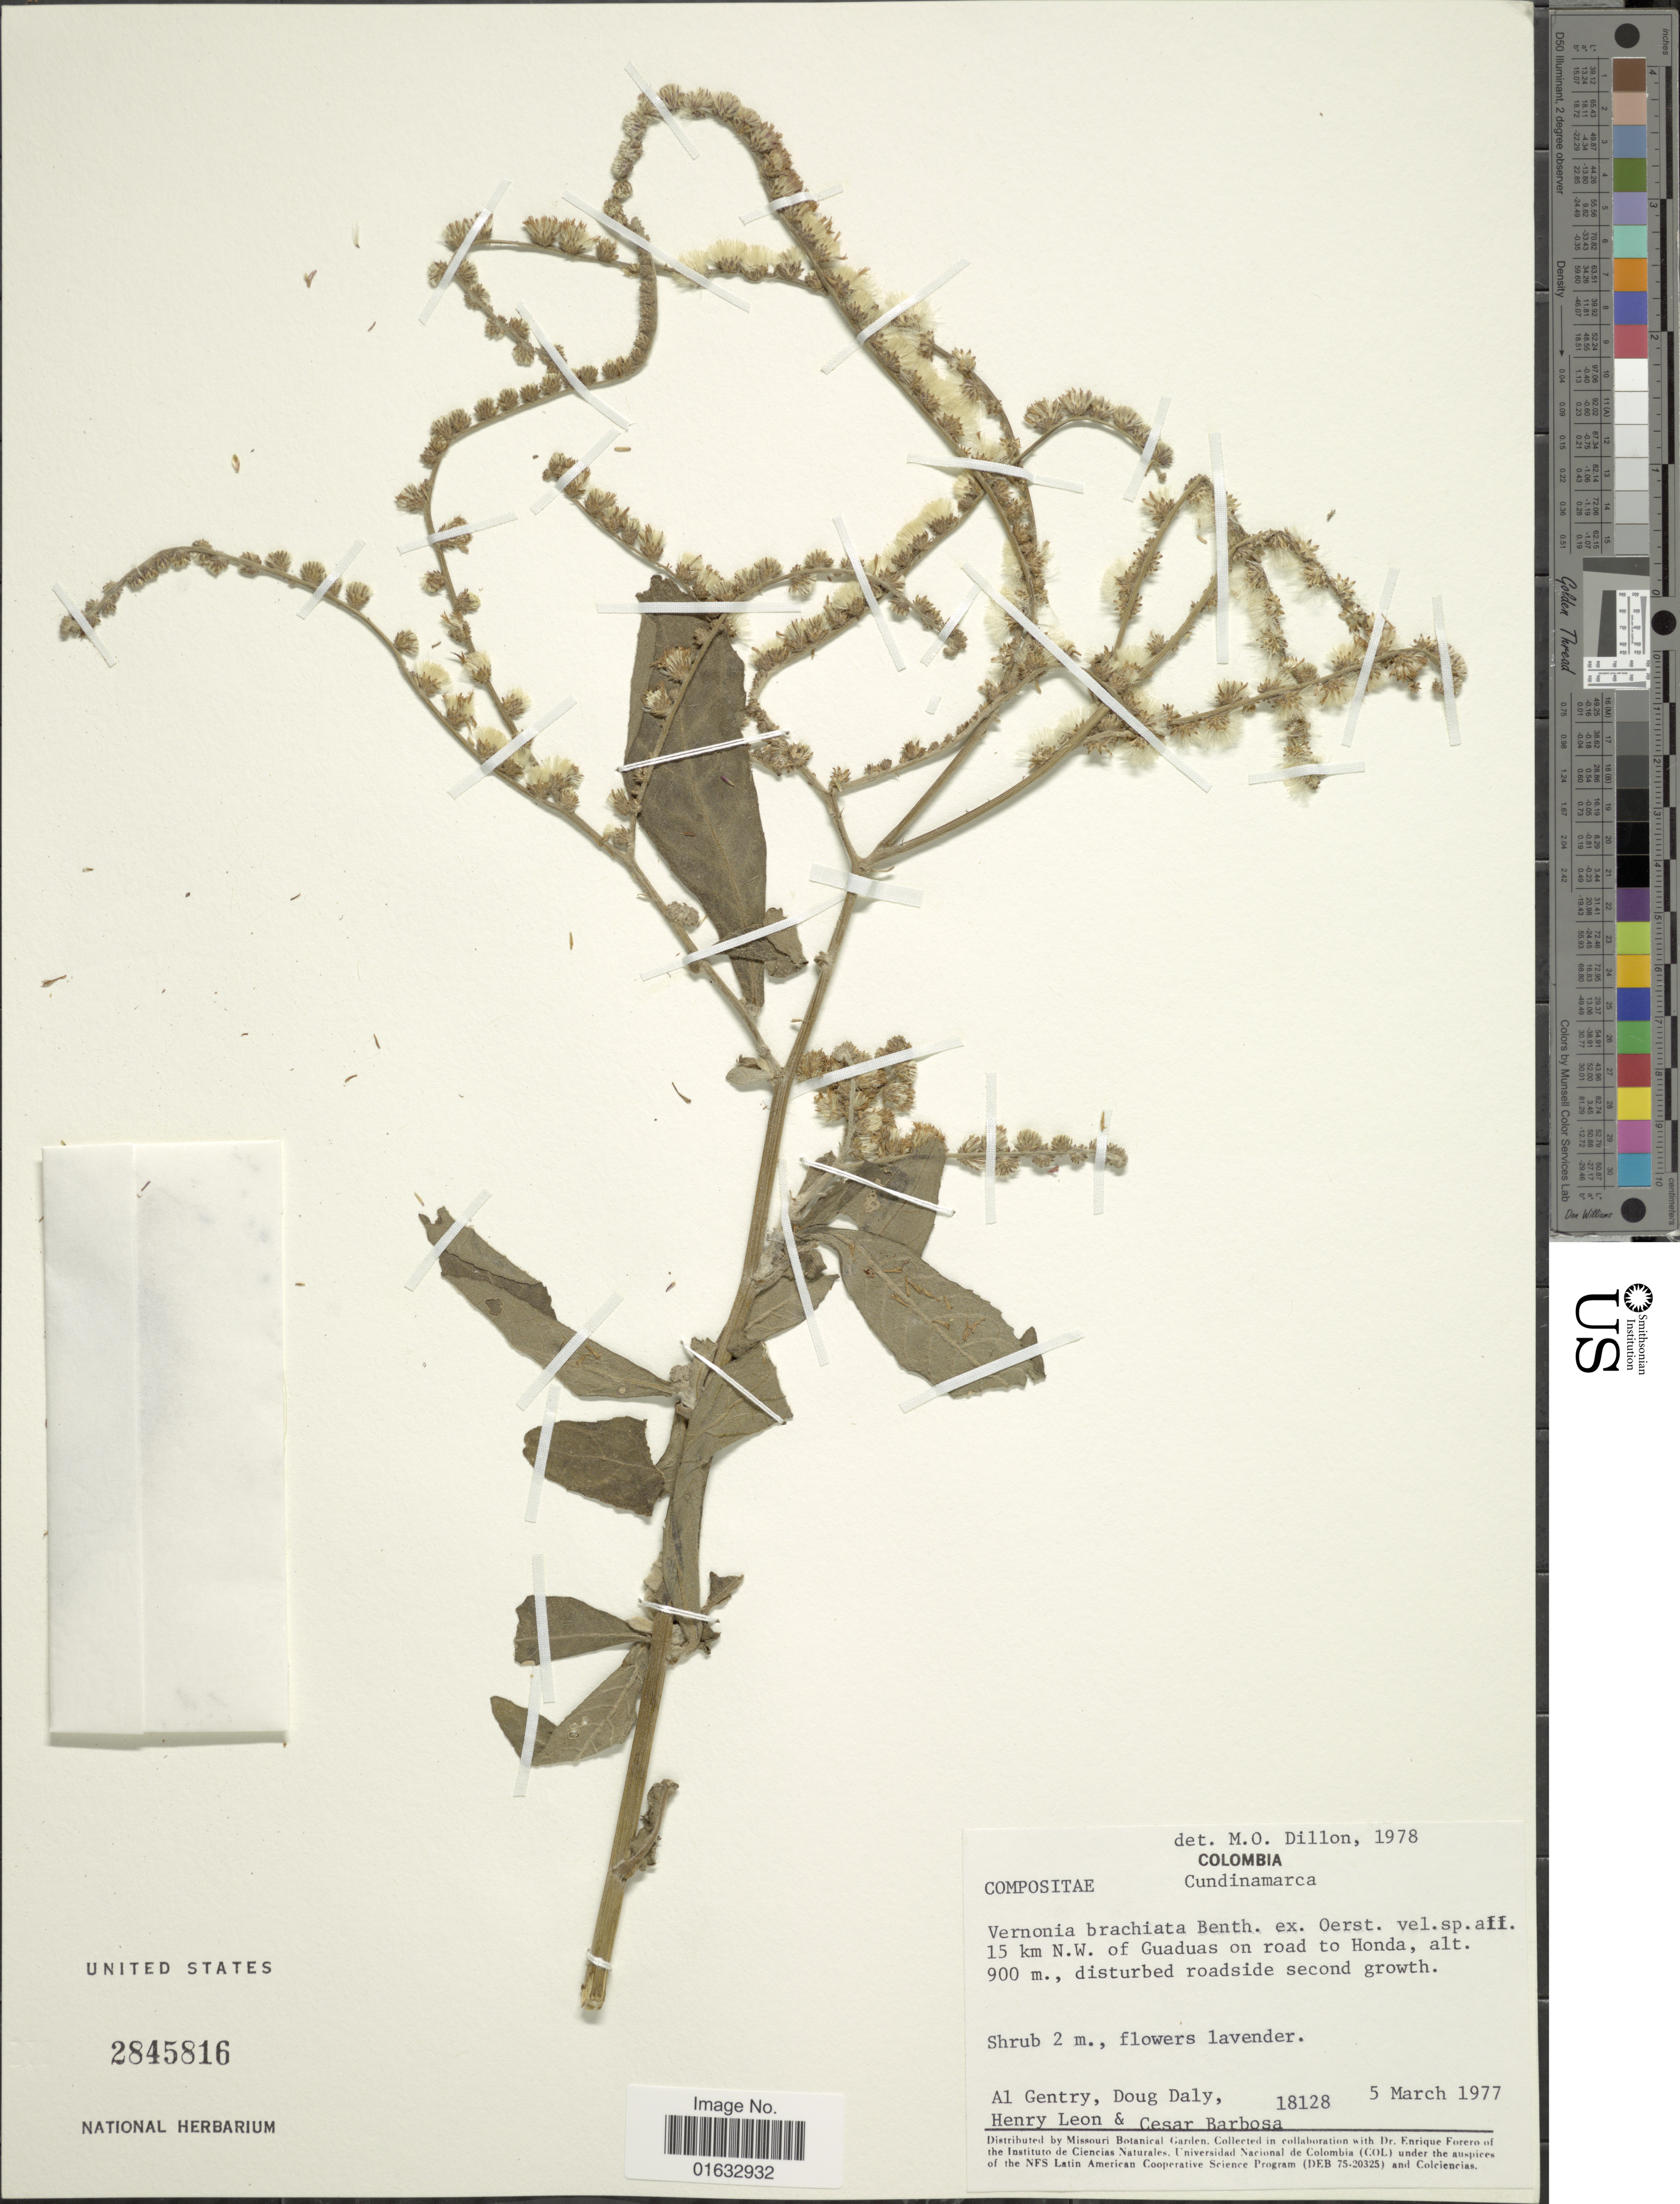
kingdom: Plantae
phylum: Tracheophyta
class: Magnoliopsida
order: Asterales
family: Asteraceae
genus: Eirmocephala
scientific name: Eirmocephala brachiata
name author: (Benth.) H. Rob.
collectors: A. Gentry, D. C. Daly, Henry Leon & C. E. Barbosa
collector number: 18128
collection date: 1977-03-05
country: Colombia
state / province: Cundinamarca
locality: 15 km N.W. of Guaduas on road to Honda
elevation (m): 900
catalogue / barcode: US 2845816